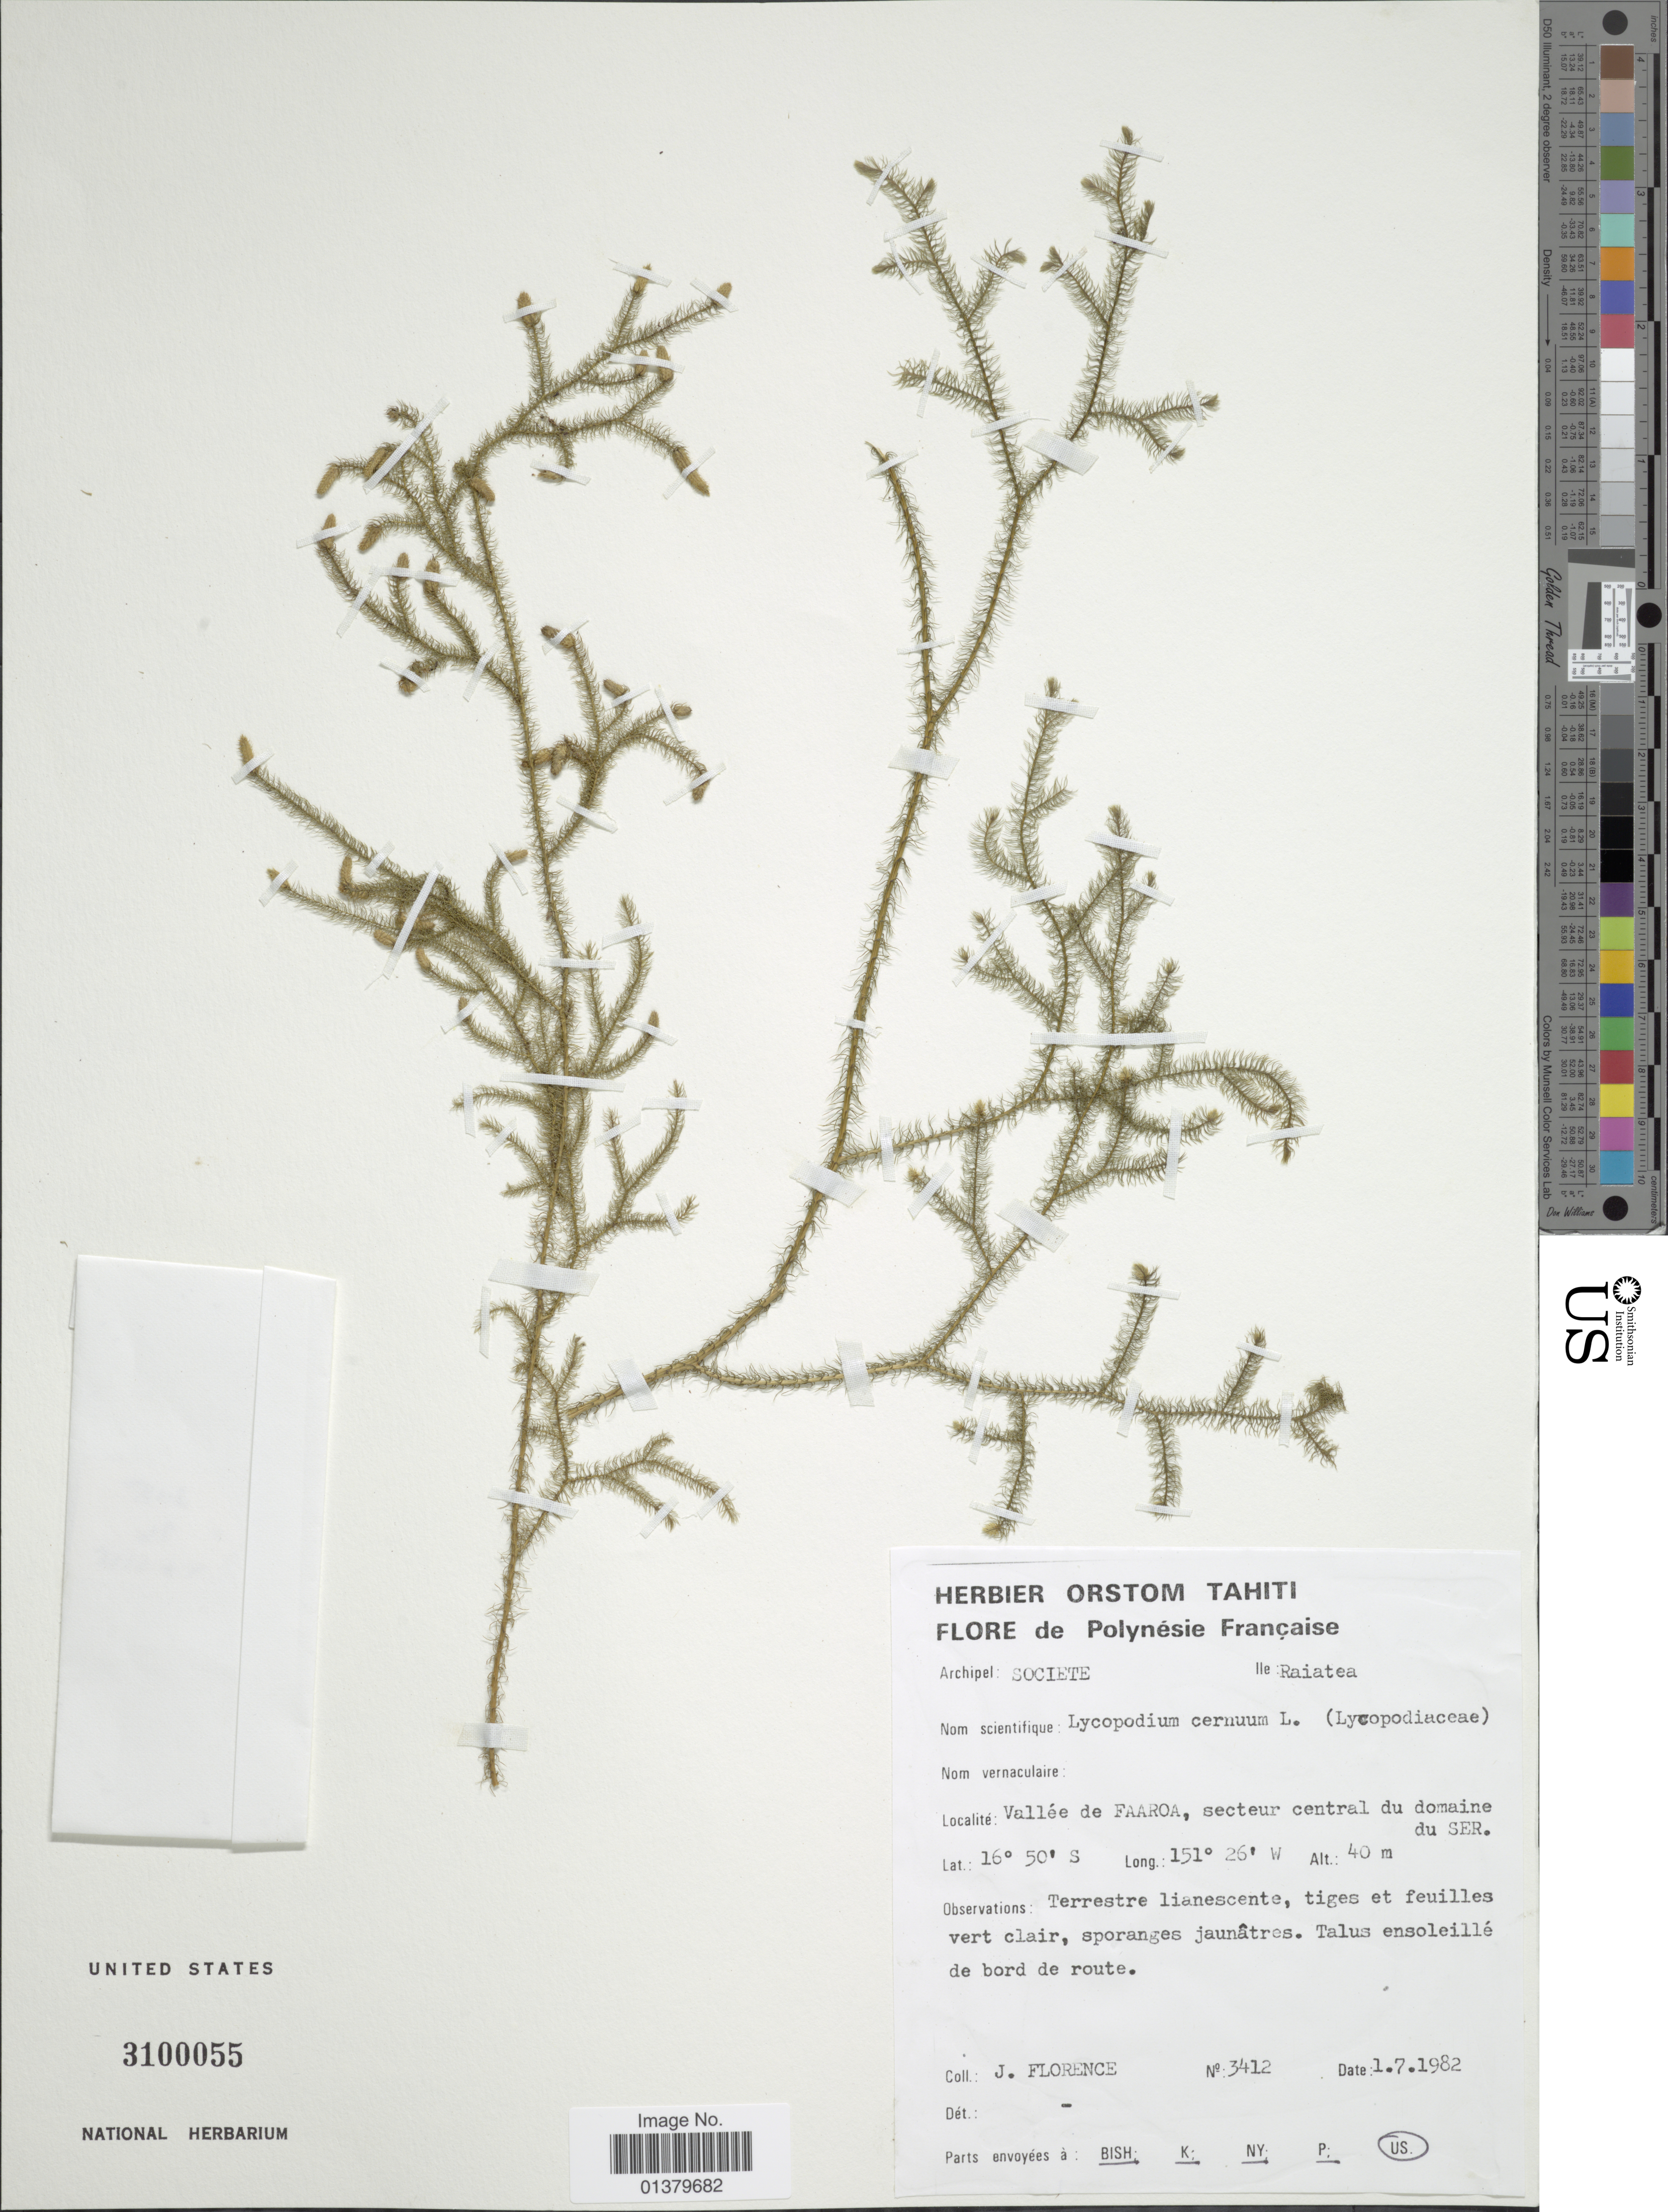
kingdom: Plantae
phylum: Tracheophyta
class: Lycopodiopsida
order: Lycopodiales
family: Lycopodiaceae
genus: Palhinhaea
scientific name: Palhinhaea cernua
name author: (L.) Vasc. & Franco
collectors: J. Florence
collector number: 3412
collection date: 1982-07-01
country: French Polynesia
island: Raiatea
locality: Archipel: Societe, Ile: Raiatea, Vallée de Faaroa, secteur central du domaine du Ser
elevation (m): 40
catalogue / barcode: US 3100055